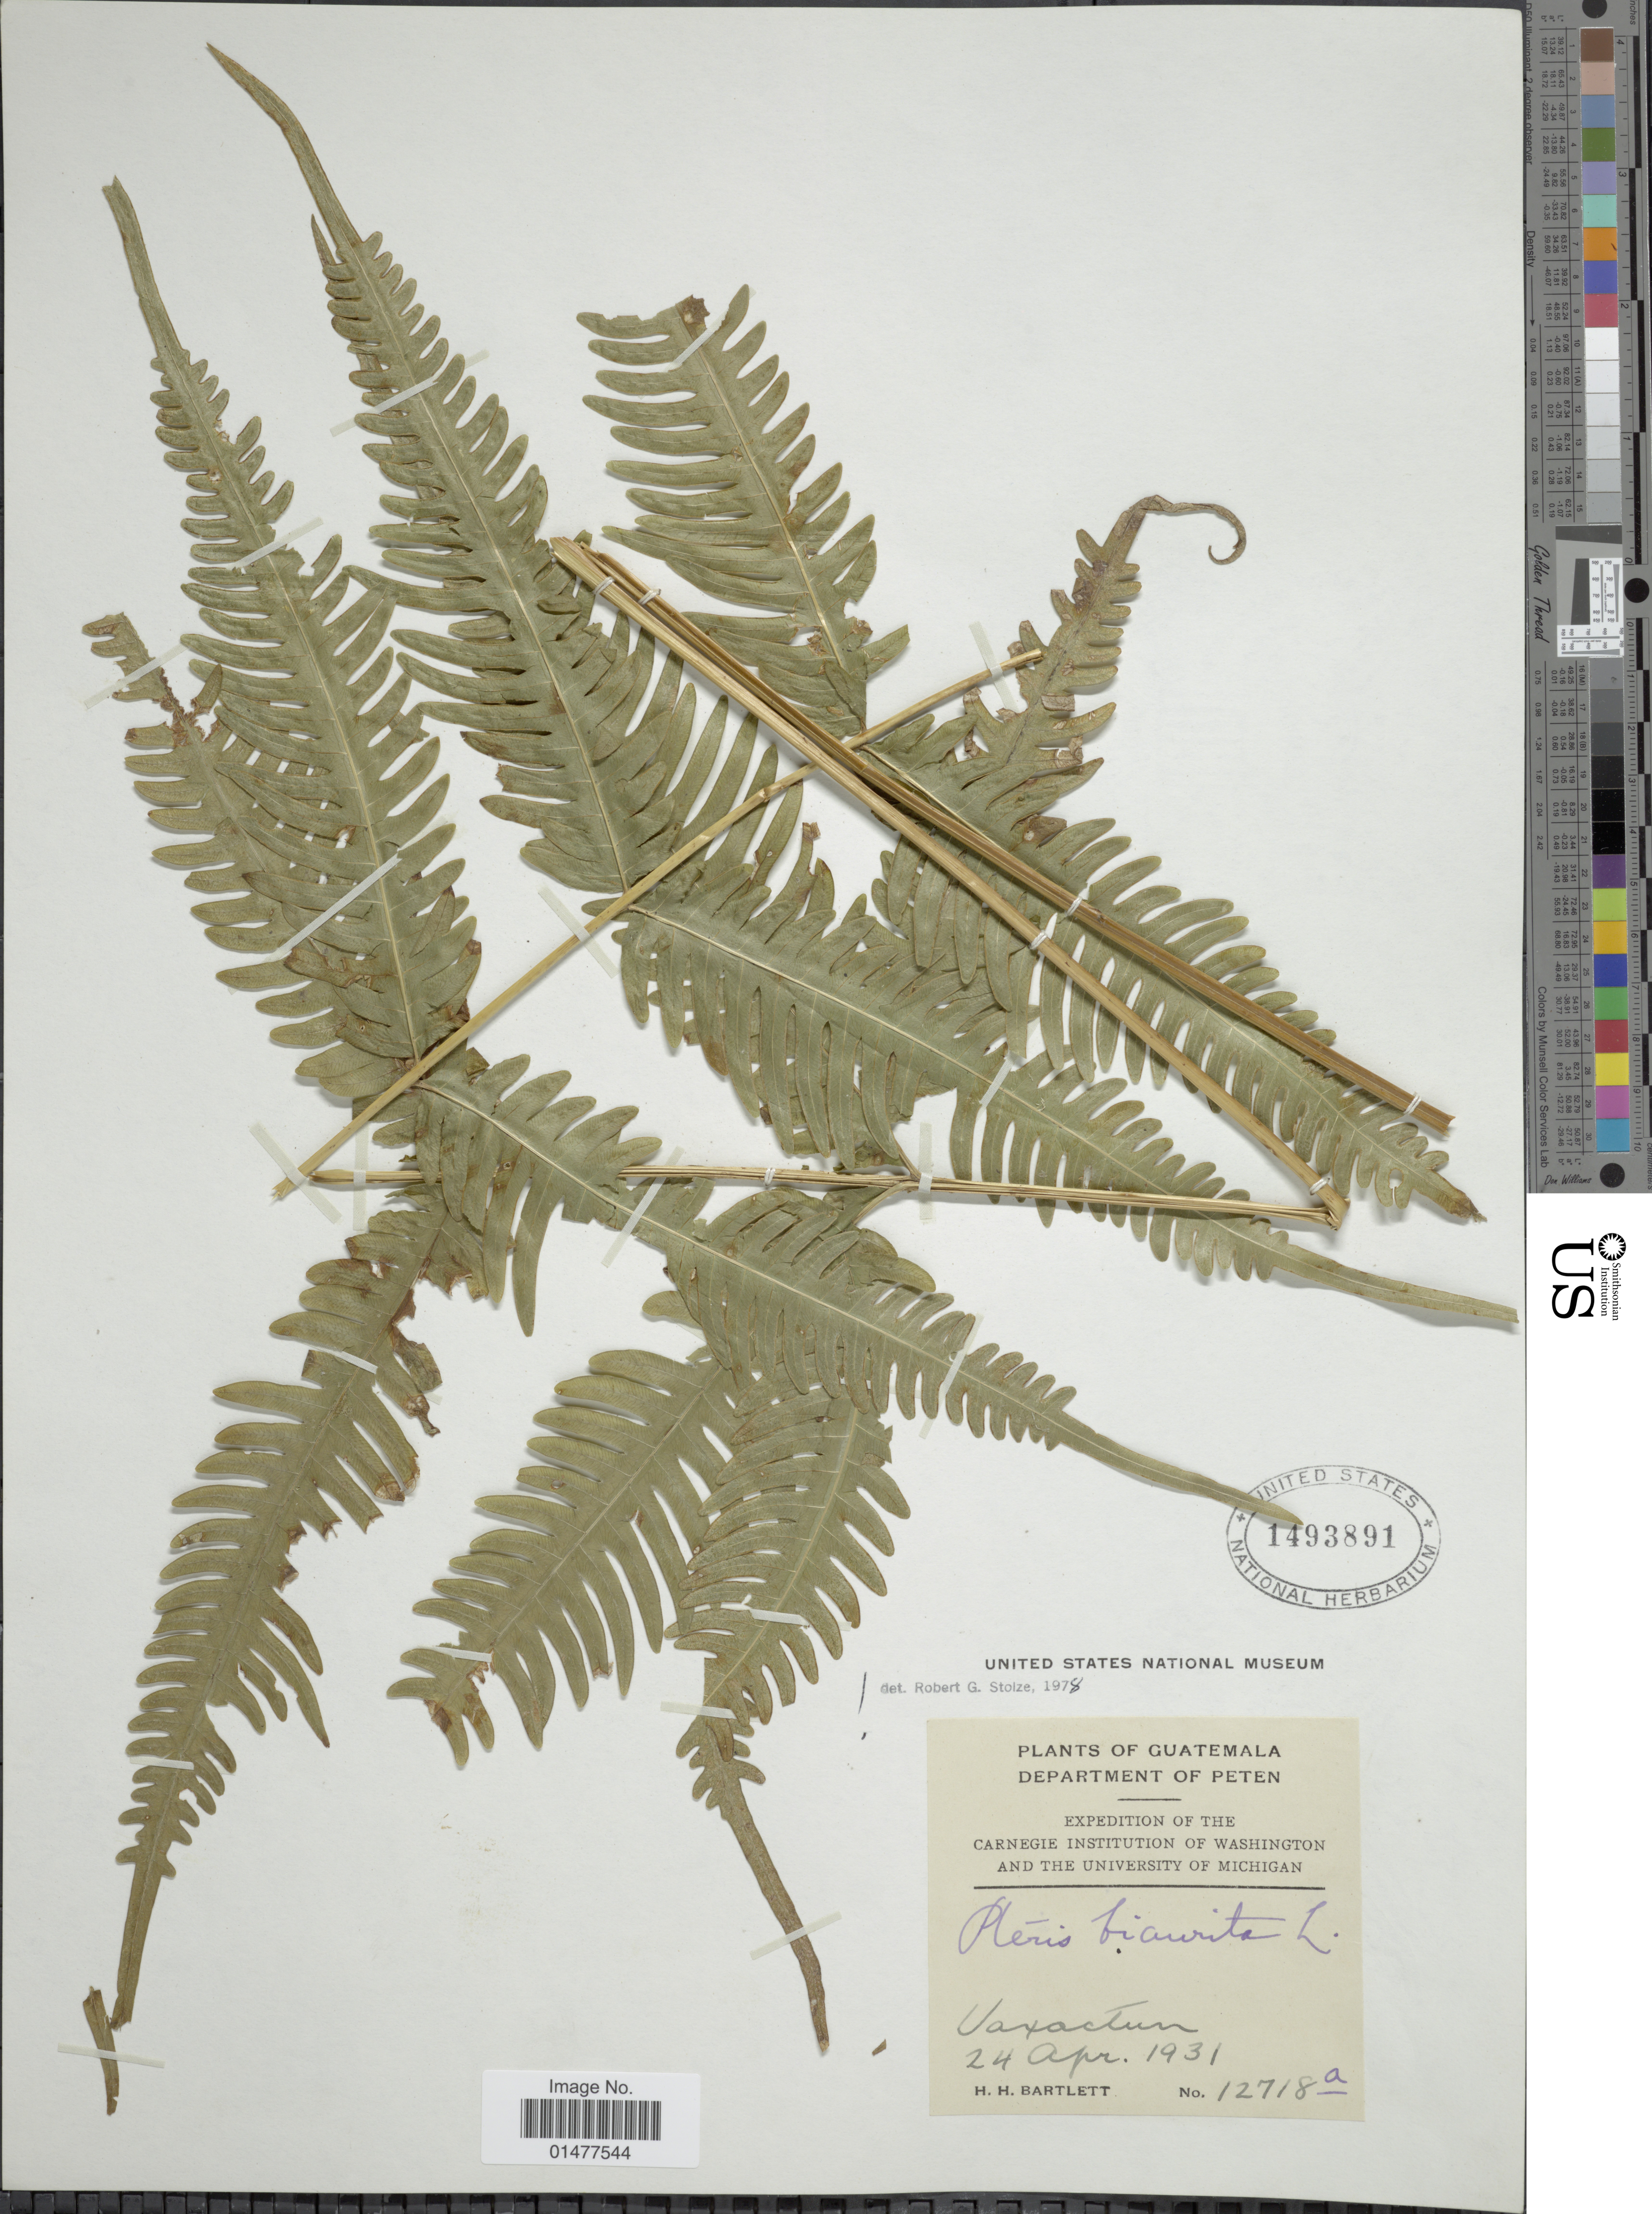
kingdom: Plantae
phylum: Tracheophyta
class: Polypodiopsida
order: Polypodiales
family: Pteridaceae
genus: Pteris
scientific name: Pteris biaurita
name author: L.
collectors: H. H. Bartlett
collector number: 12718a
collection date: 1931-04-24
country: Guatemala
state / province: El Petén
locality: Uaxactun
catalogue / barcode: US 1493891